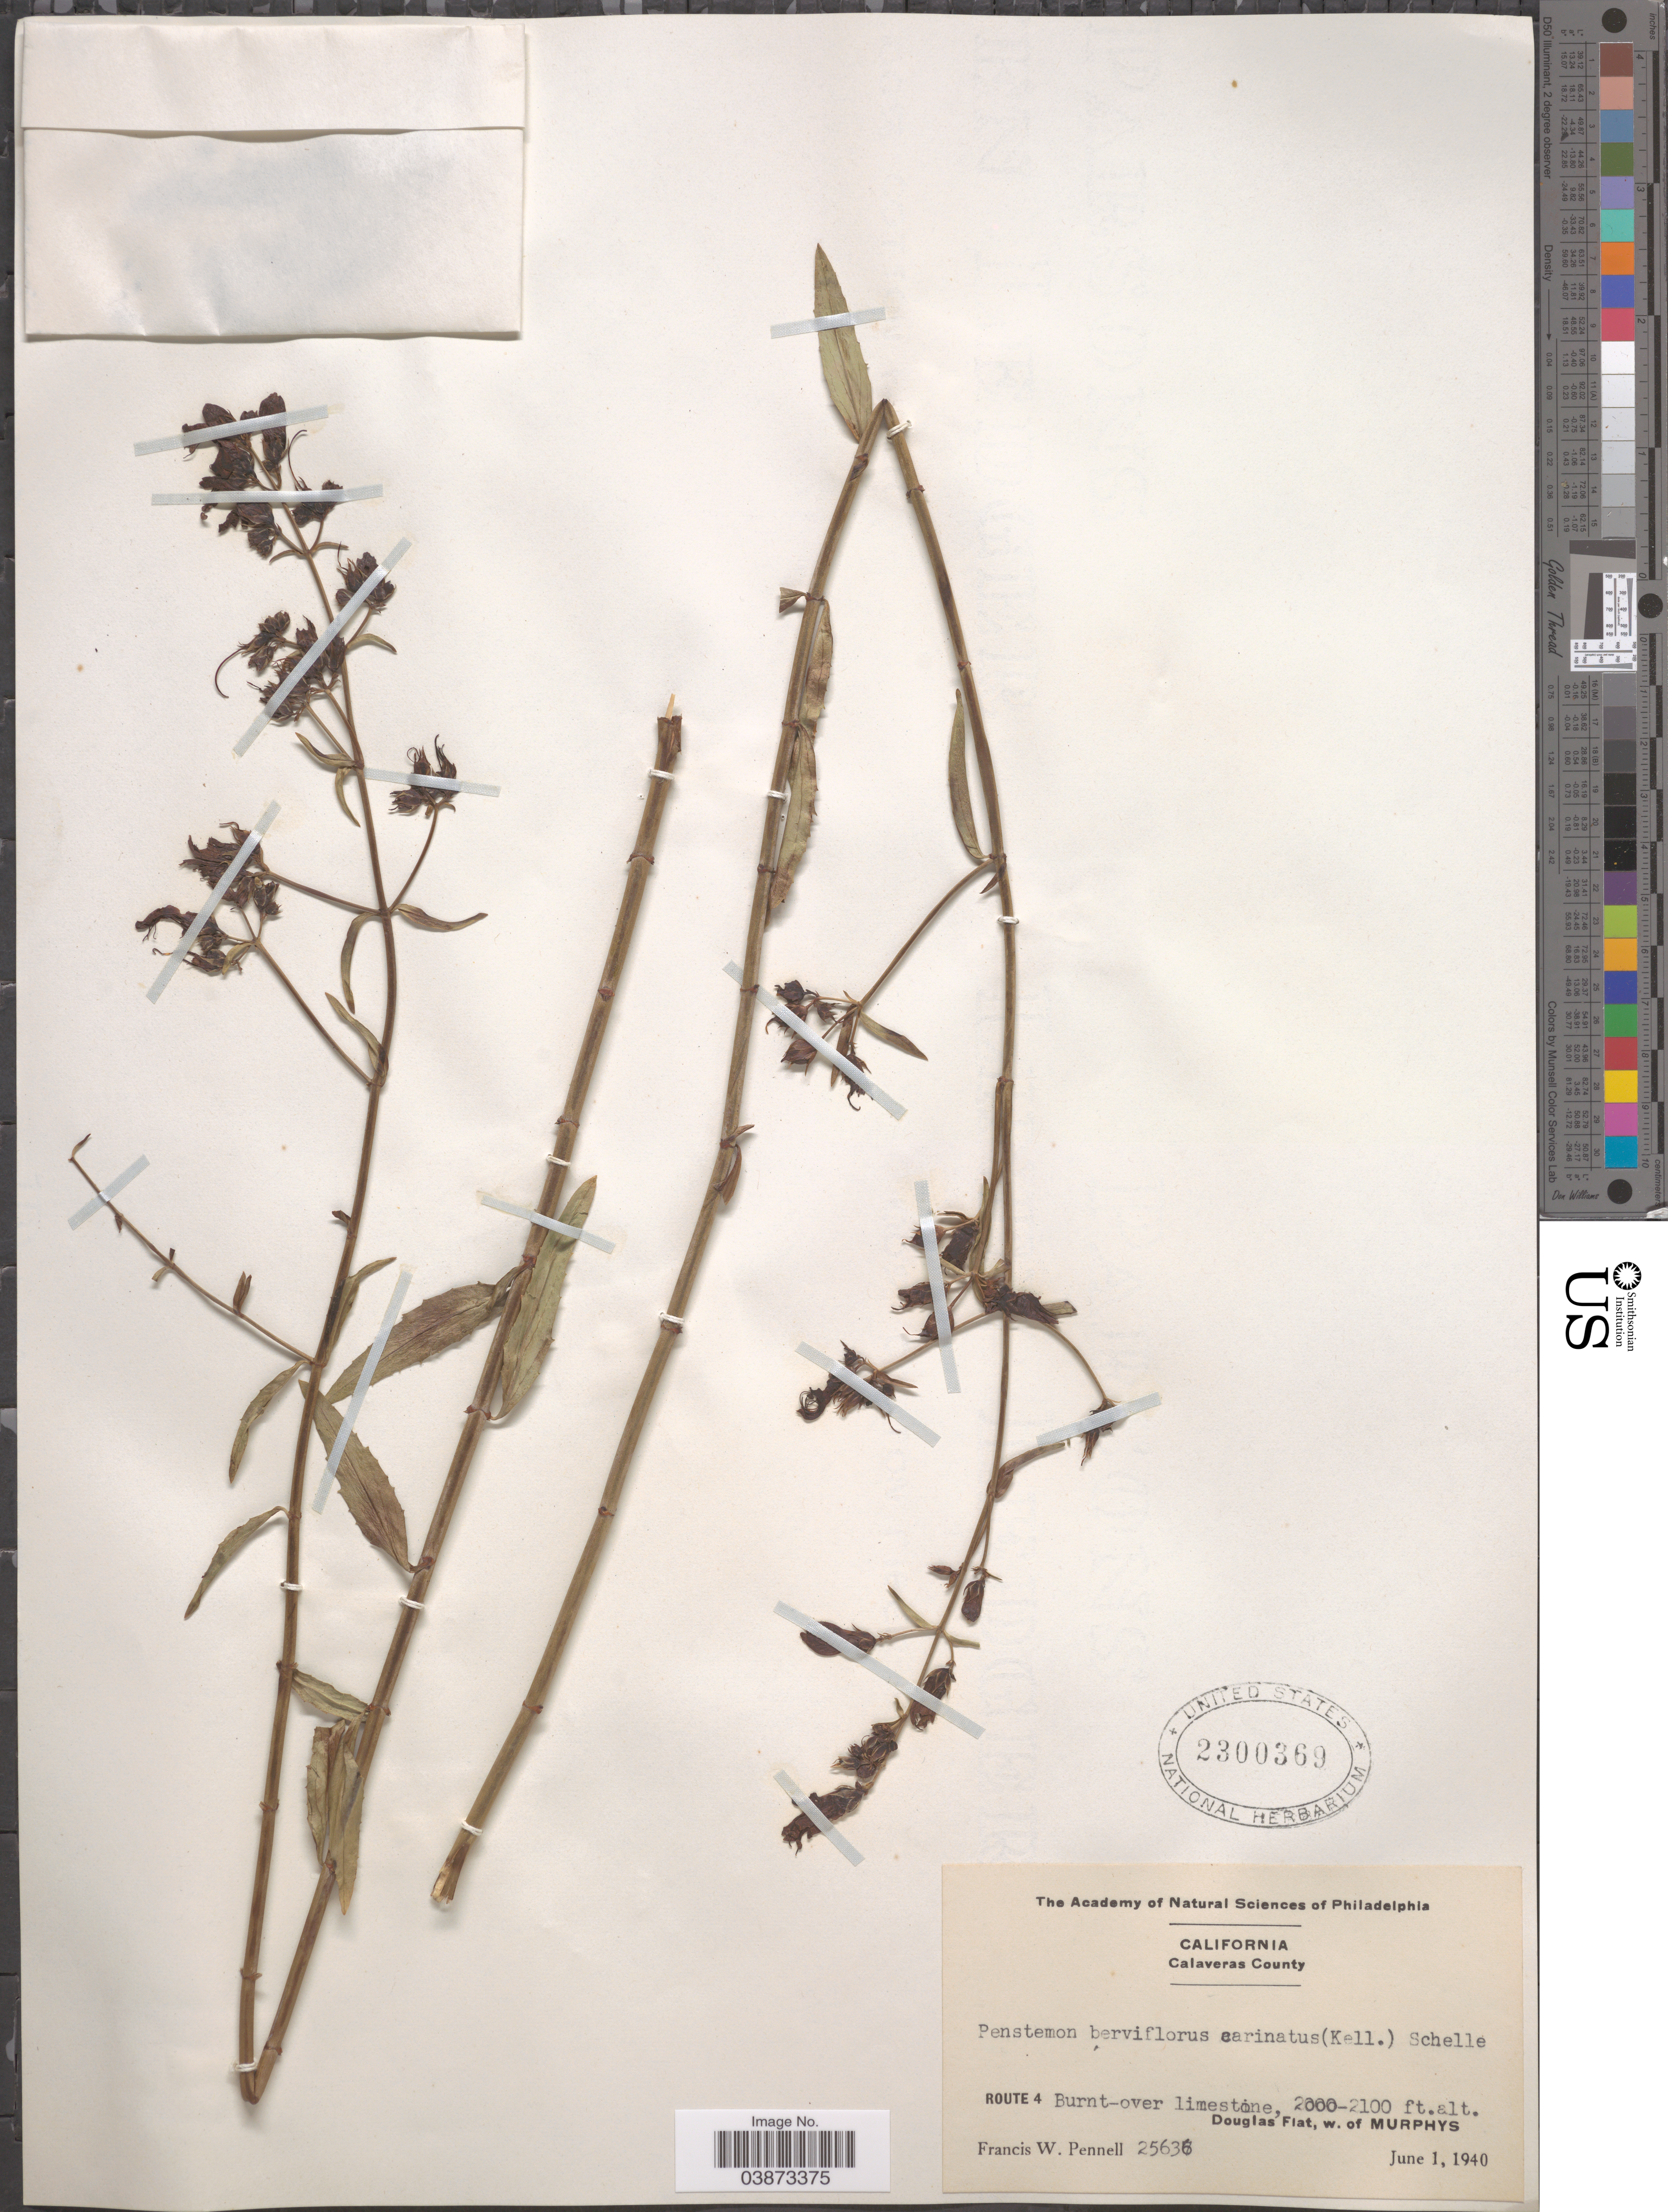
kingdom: Plantae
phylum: Tracheophyta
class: Magnoliopsida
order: Lamiales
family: Plantaginaceae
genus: Penstemon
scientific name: Penstemon breviflorus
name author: Lindl.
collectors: F. W. Pennell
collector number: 25636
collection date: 1940-06-01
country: United States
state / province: California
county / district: Calaveras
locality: Calaveras County. Route 4. Douglas Flat, w. of Murphys.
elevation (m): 610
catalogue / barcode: US 2300369